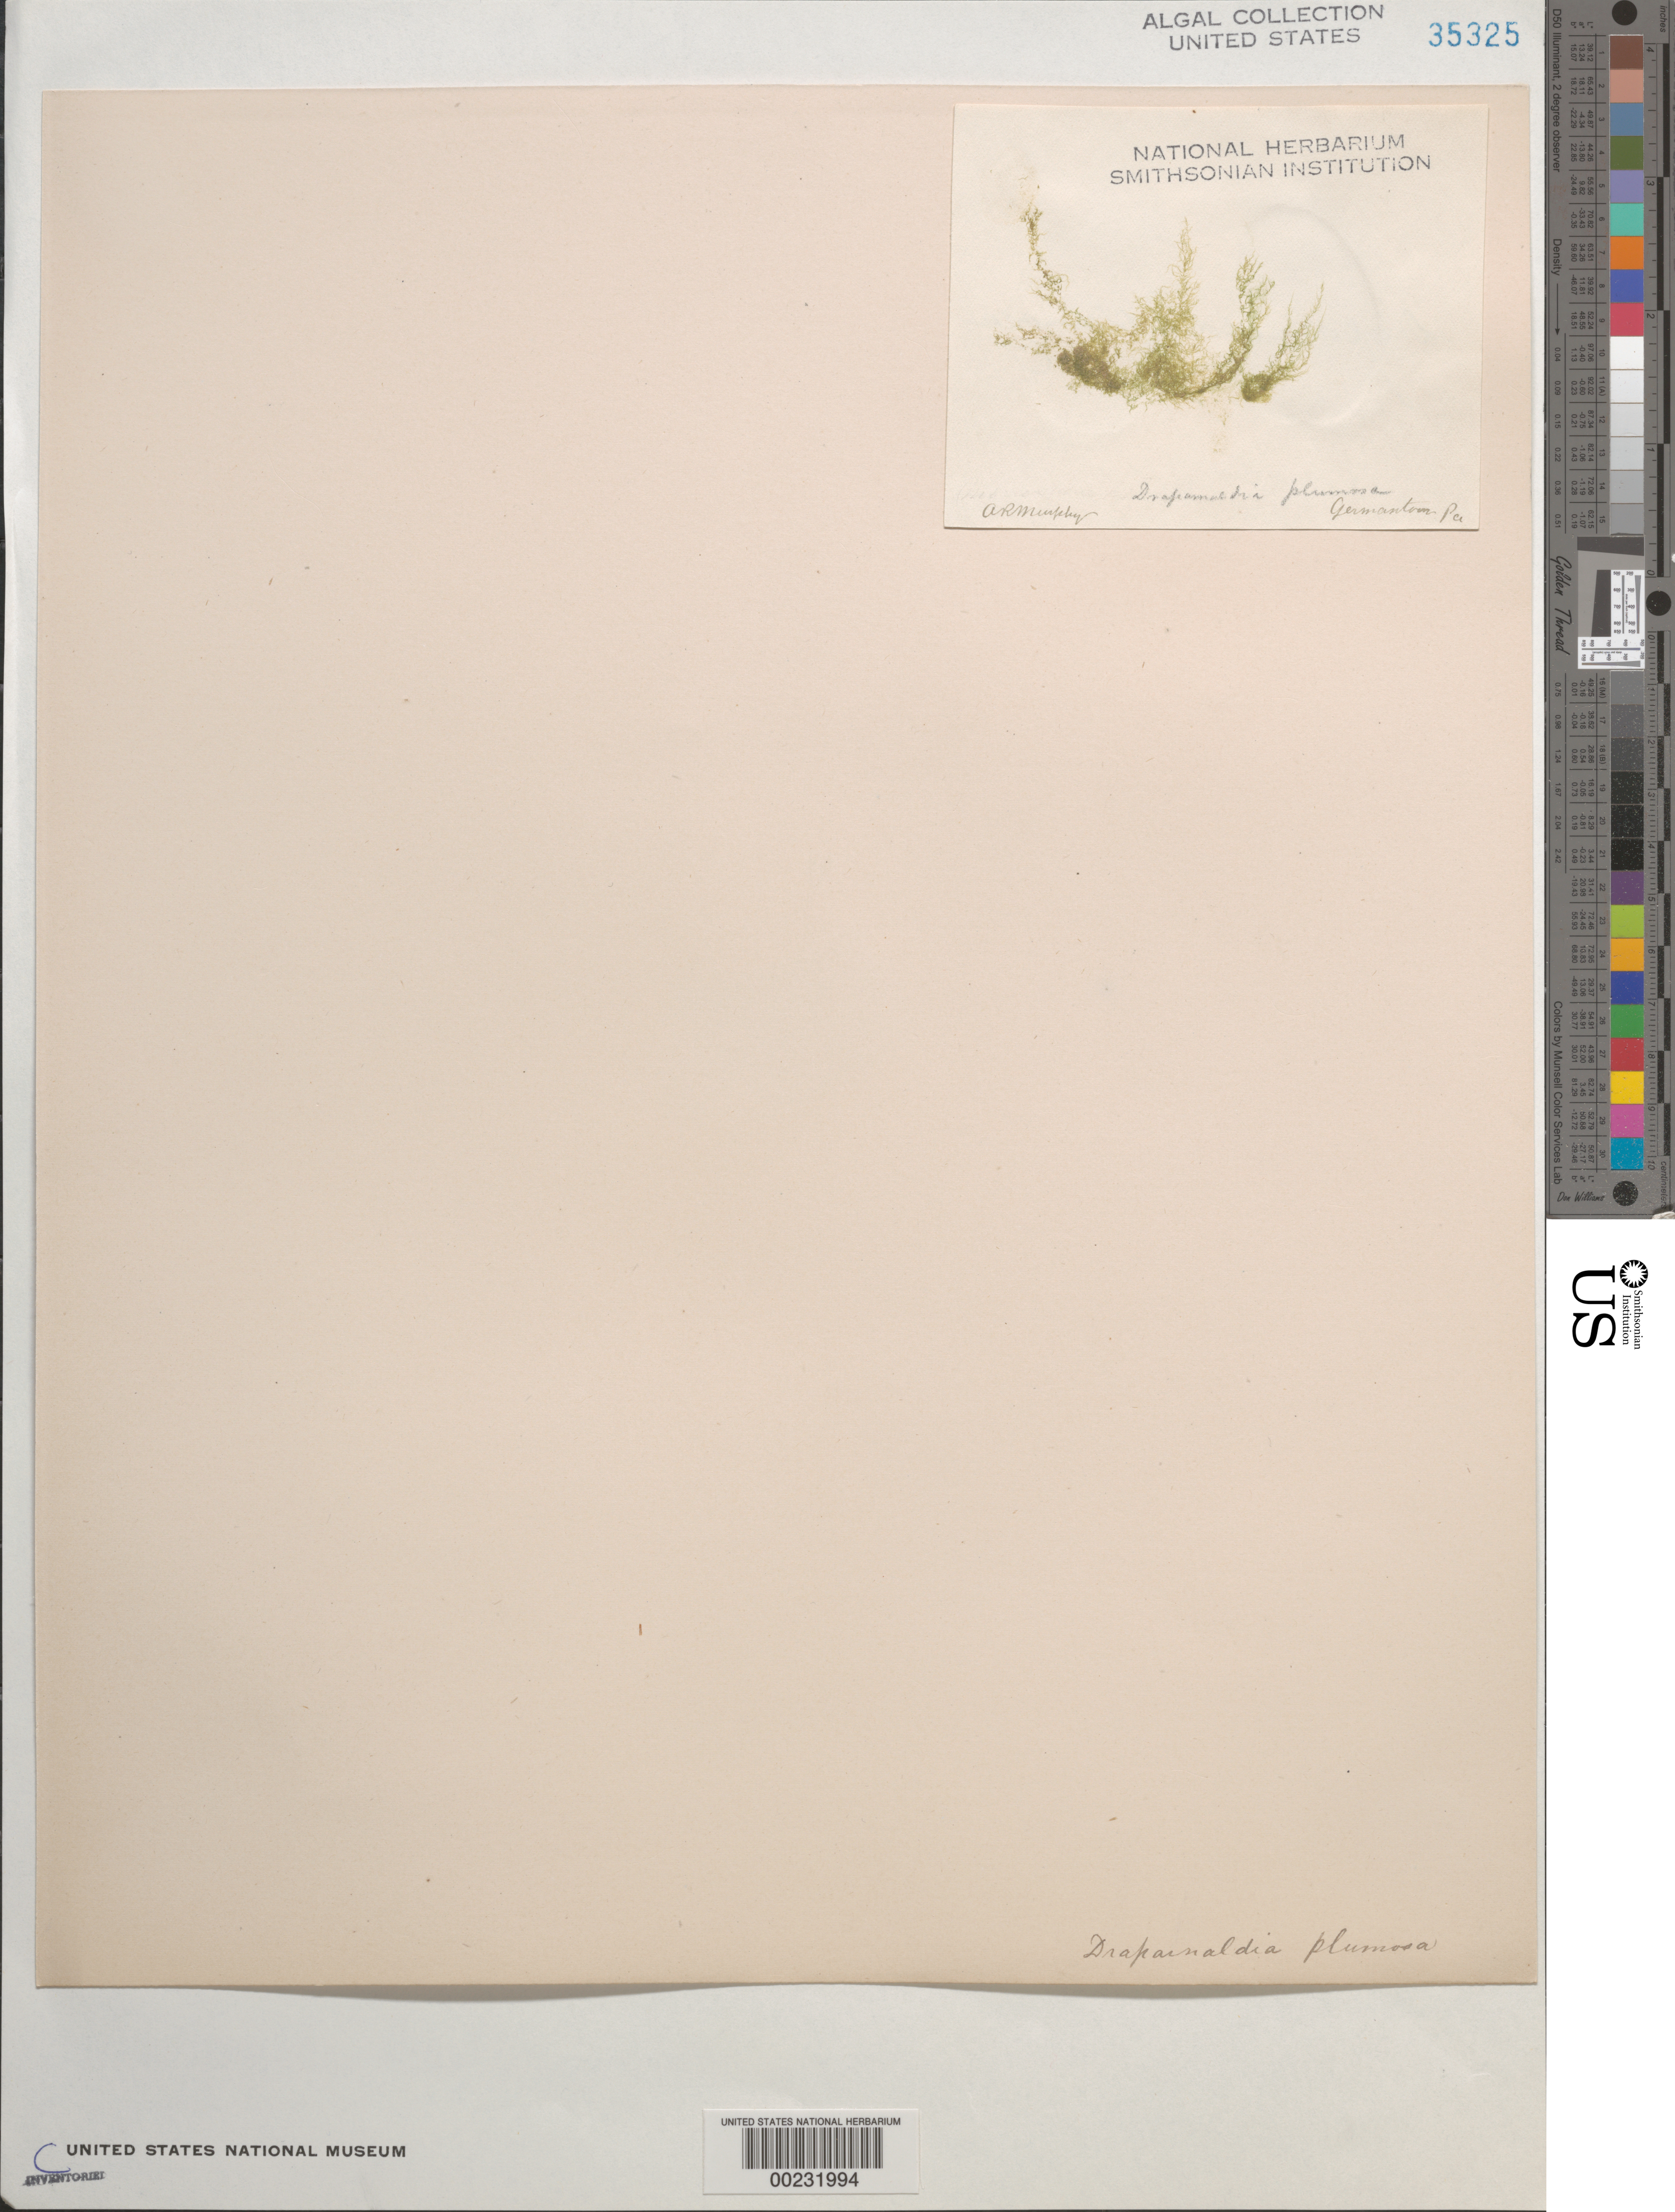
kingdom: Plantae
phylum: Chlorophyta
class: Chlorophyceae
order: Chaetophorales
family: Chaetophoraceae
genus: Draparnaldia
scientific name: Draparnaldia mutabilis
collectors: A. Murphy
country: United States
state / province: Pennsylvania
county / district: Philadelphia County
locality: Germantown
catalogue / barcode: US 35325